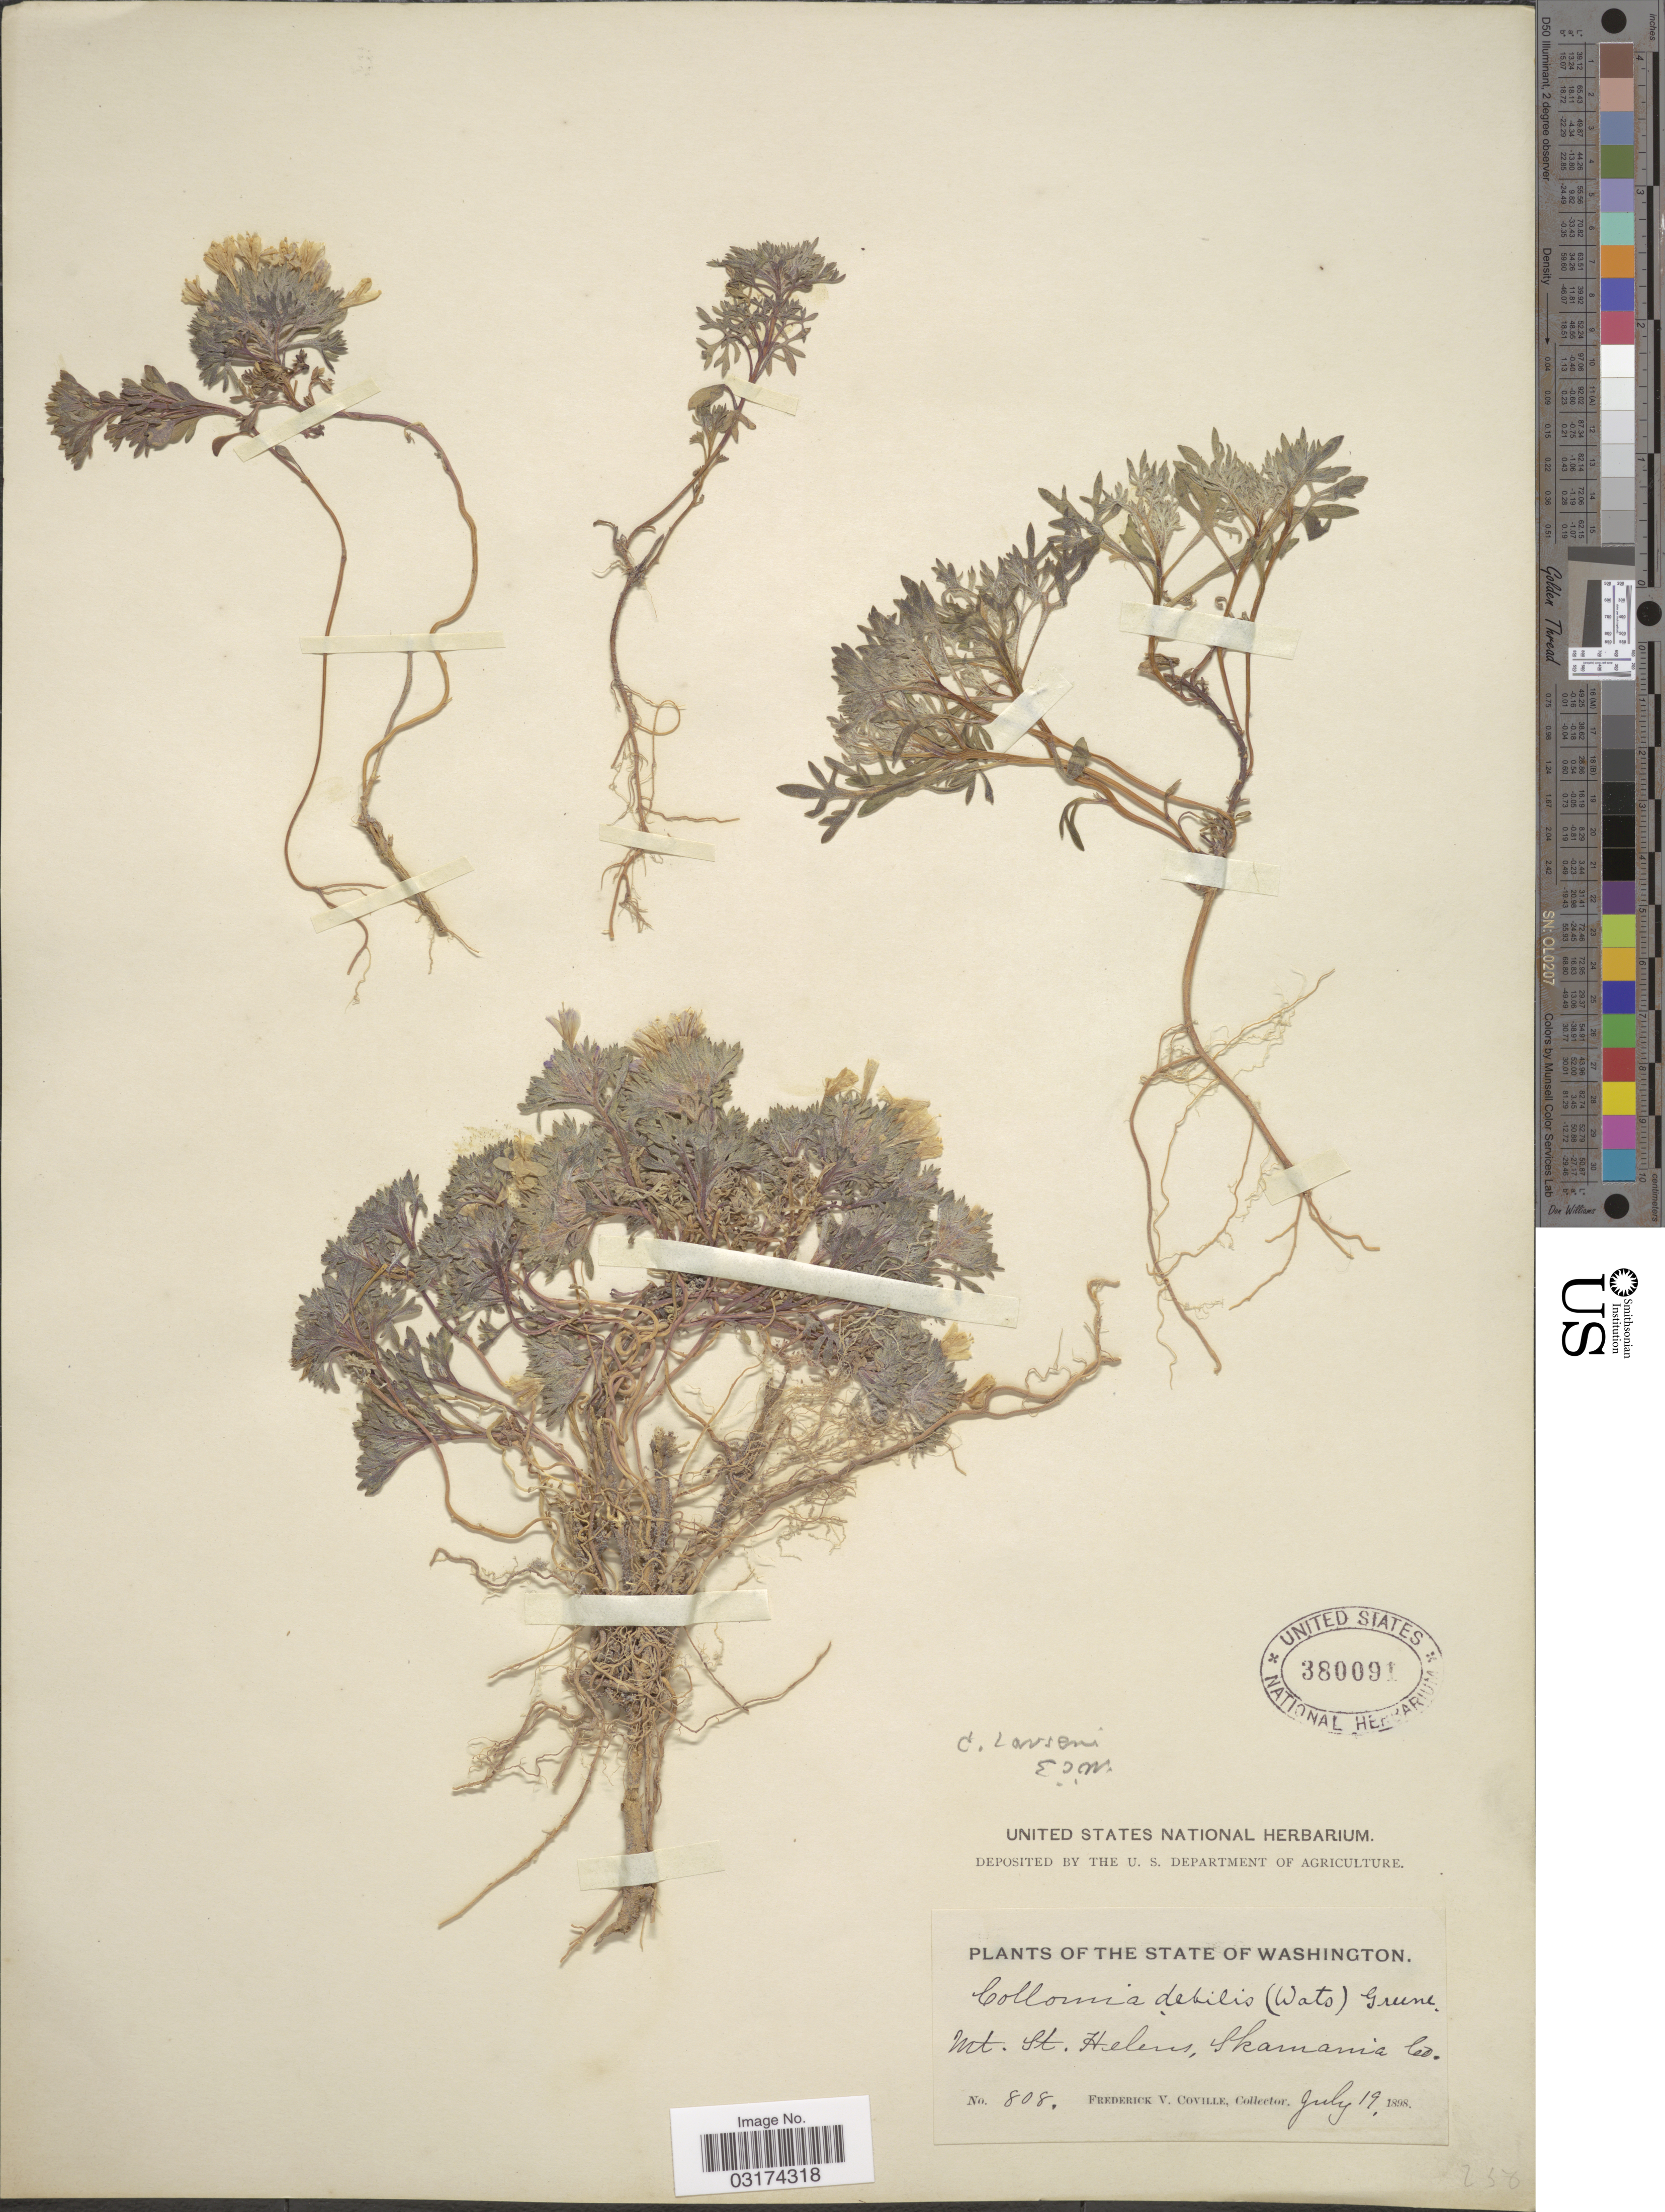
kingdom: Plantae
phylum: Tracheophyta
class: Magnoliopsida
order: Ericales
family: Polemoniaceae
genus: Collomia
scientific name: Collomia larsenii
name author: (A. Gray) Payson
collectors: F. V. Coville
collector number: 808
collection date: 1898-07-19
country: United States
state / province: Washington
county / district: Skamania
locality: Mt. St. Helens, Skamania Co.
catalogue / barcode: US 380091